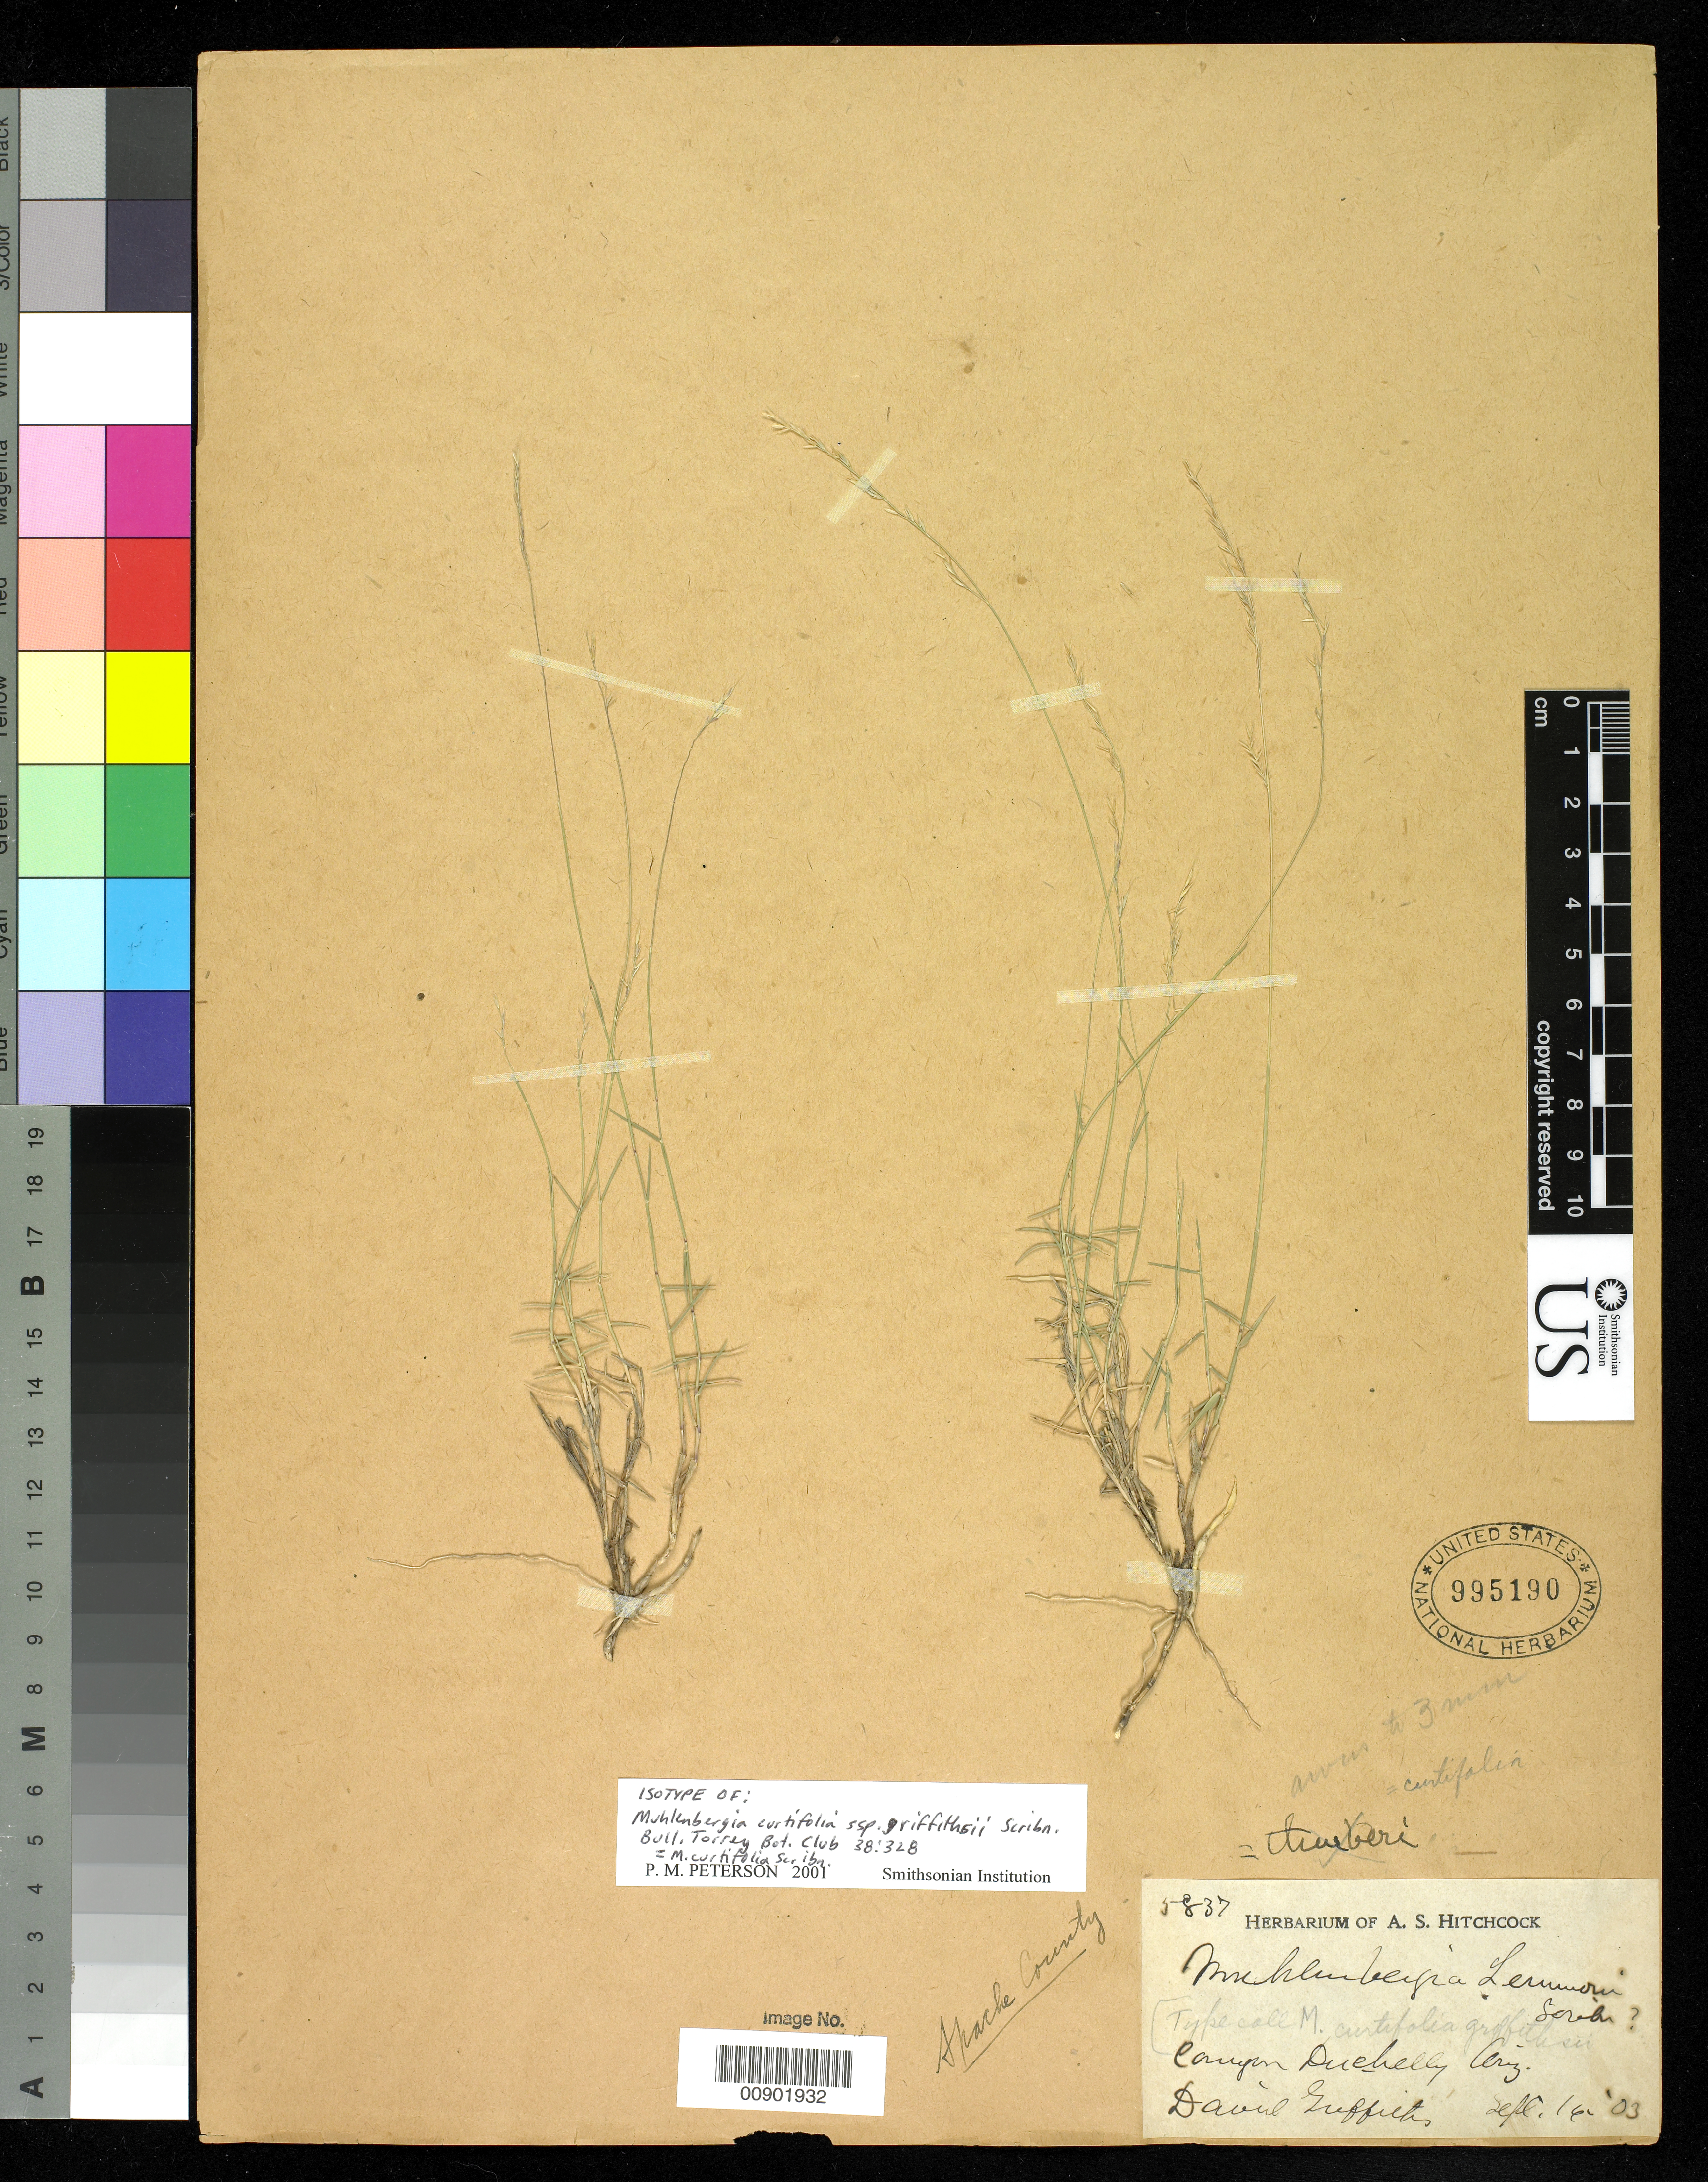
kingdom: Plantae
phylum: Tracheophyta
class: Liliopsida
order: Poales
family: Poaceae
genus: Muhlenbergia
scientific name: Muhlenbergia curtifolia var. griffithsii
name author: Scribn.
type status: Isotype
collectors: D. Griffiths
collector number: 5837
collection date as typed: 16 Sep 1903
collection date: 1903-09-16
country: United States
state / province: Arizona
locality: Canyon DeChelly, Arizona.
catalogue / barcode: US 995190